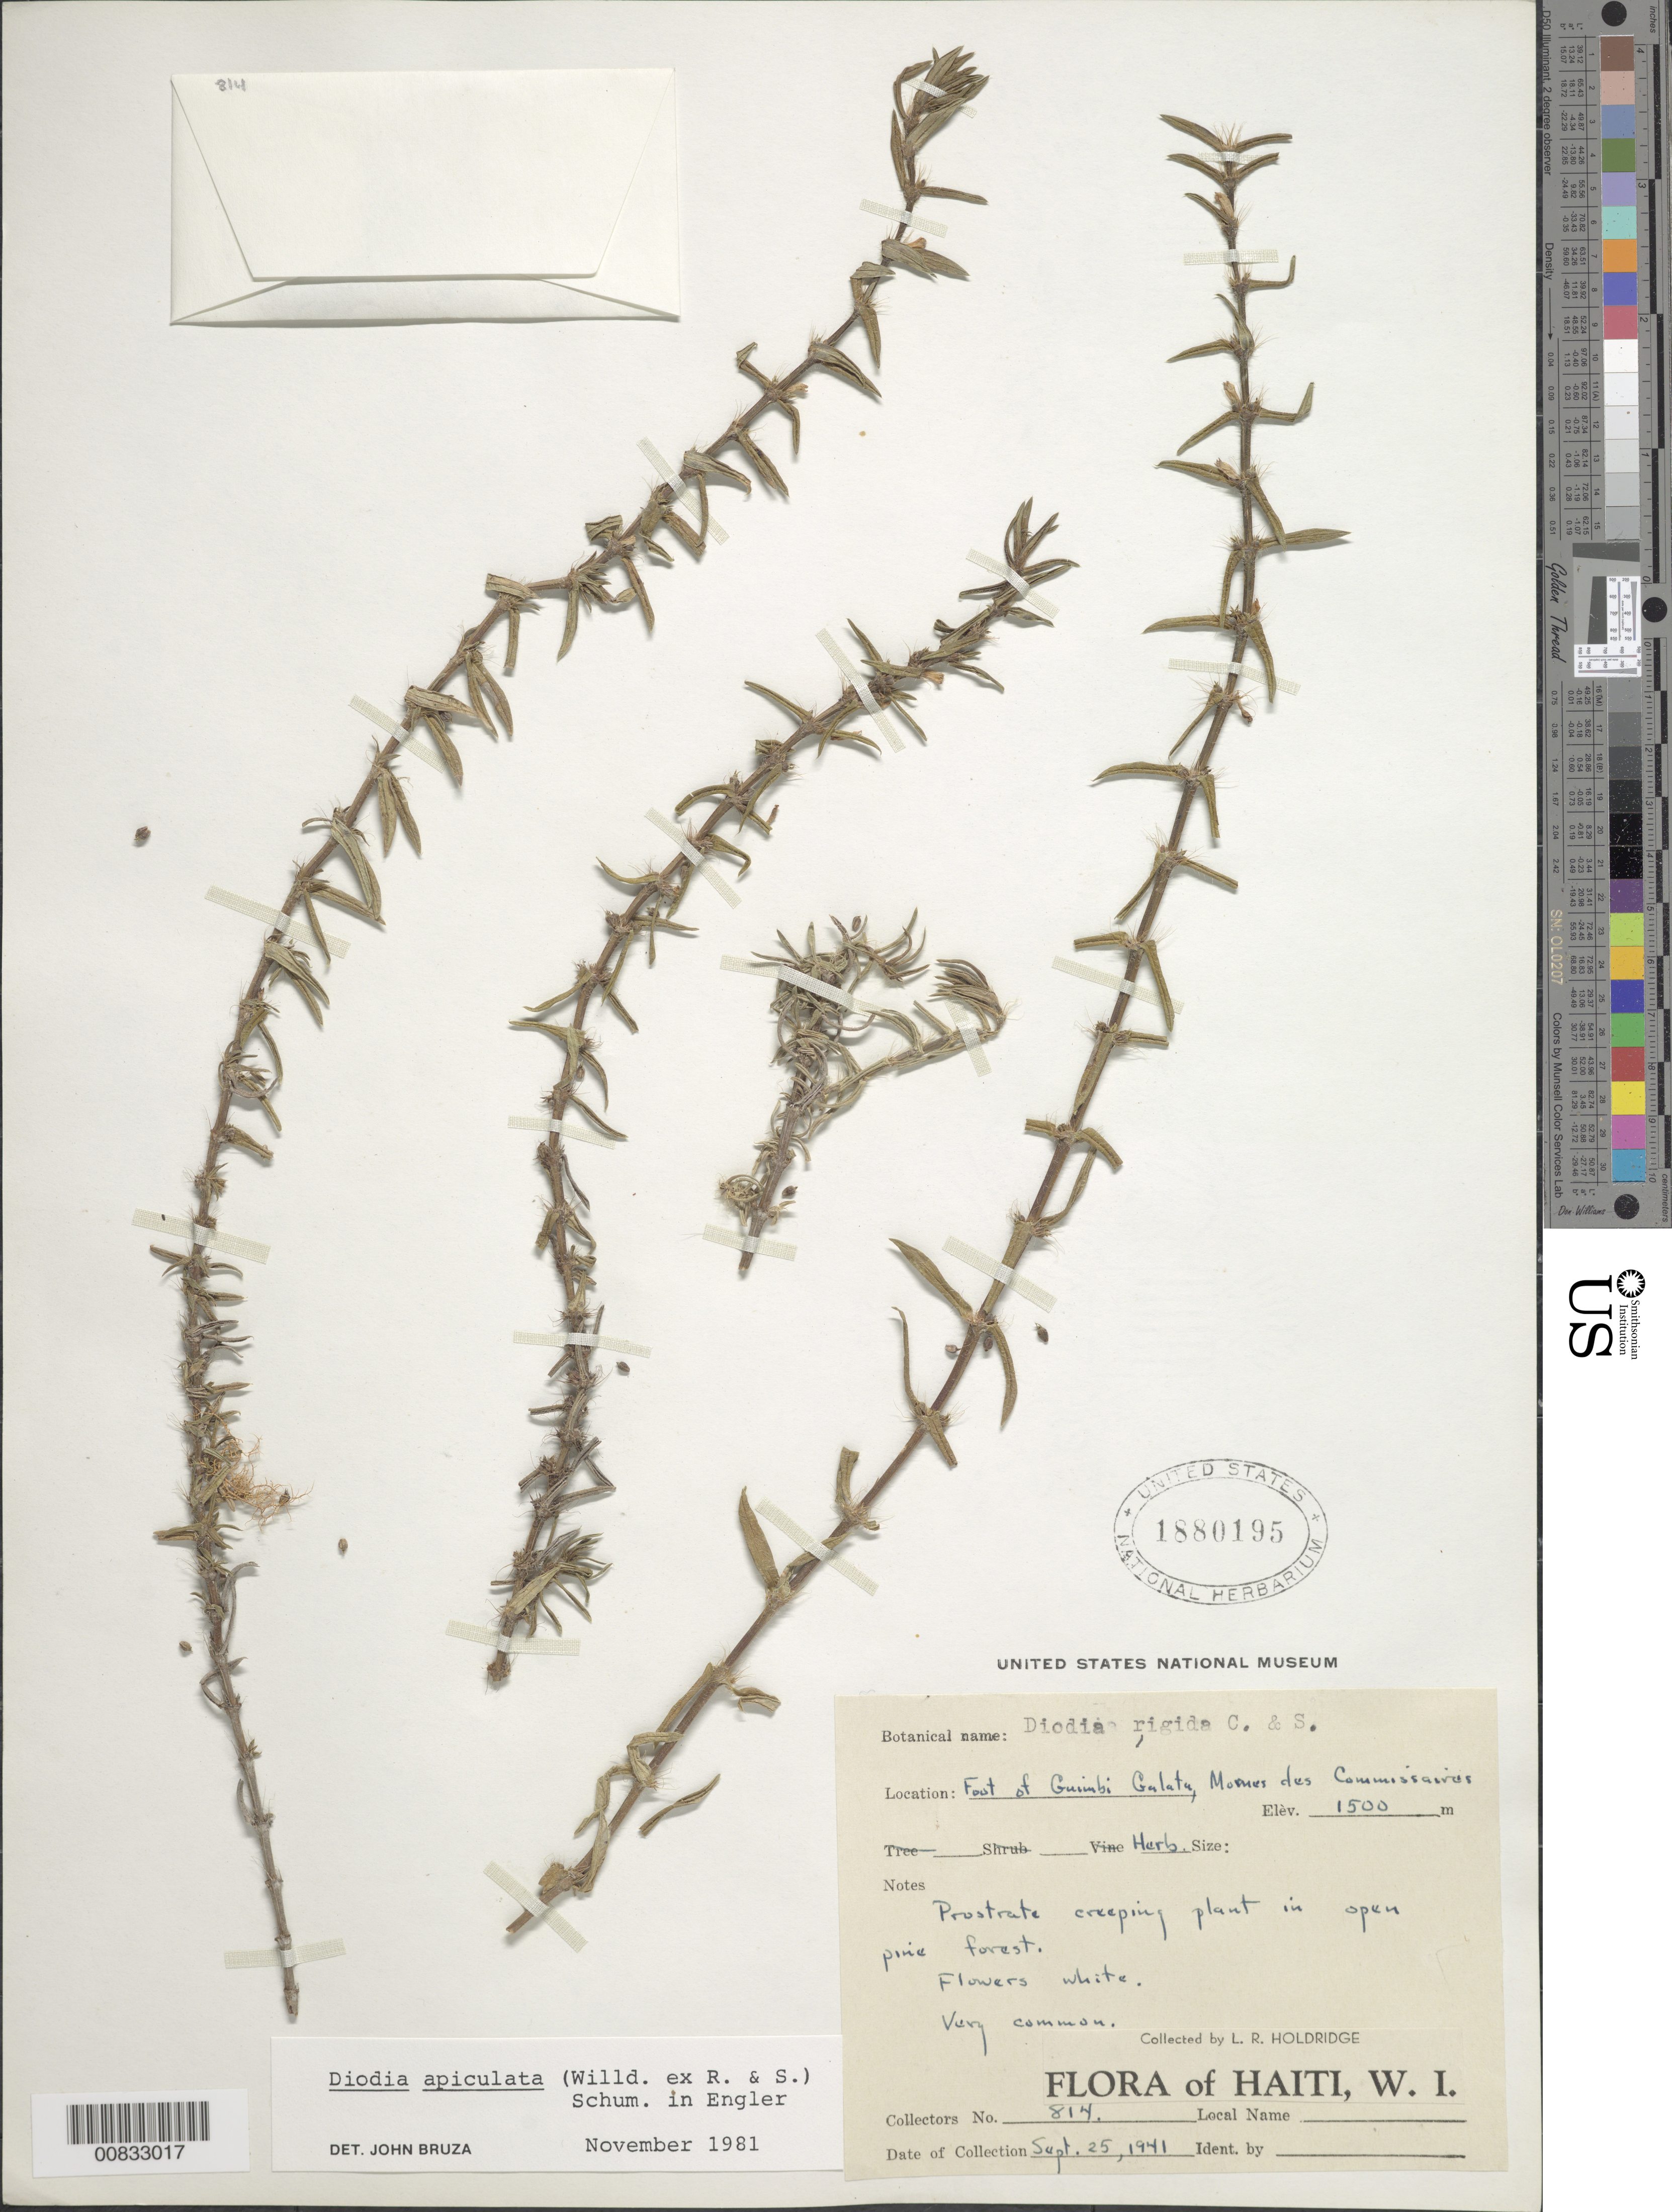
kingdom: Plantae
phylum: Tracheophyta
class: Magnoliopsida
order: Gentianales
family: Rubiaceae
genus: Diodella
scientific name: Diodella apiculata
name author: (Willd. ex Roem. & Schult.) Delprete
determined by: Bruza, J.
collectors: L. Holdridge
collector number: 814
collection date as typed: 25 Sep 1941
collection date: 1941-09-25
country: Haiti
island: Hispaniola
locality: Foot of Guimbi Galata, Mornes des Commissaires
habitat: In open pine forest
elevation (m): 1500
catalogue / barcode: US 1880195